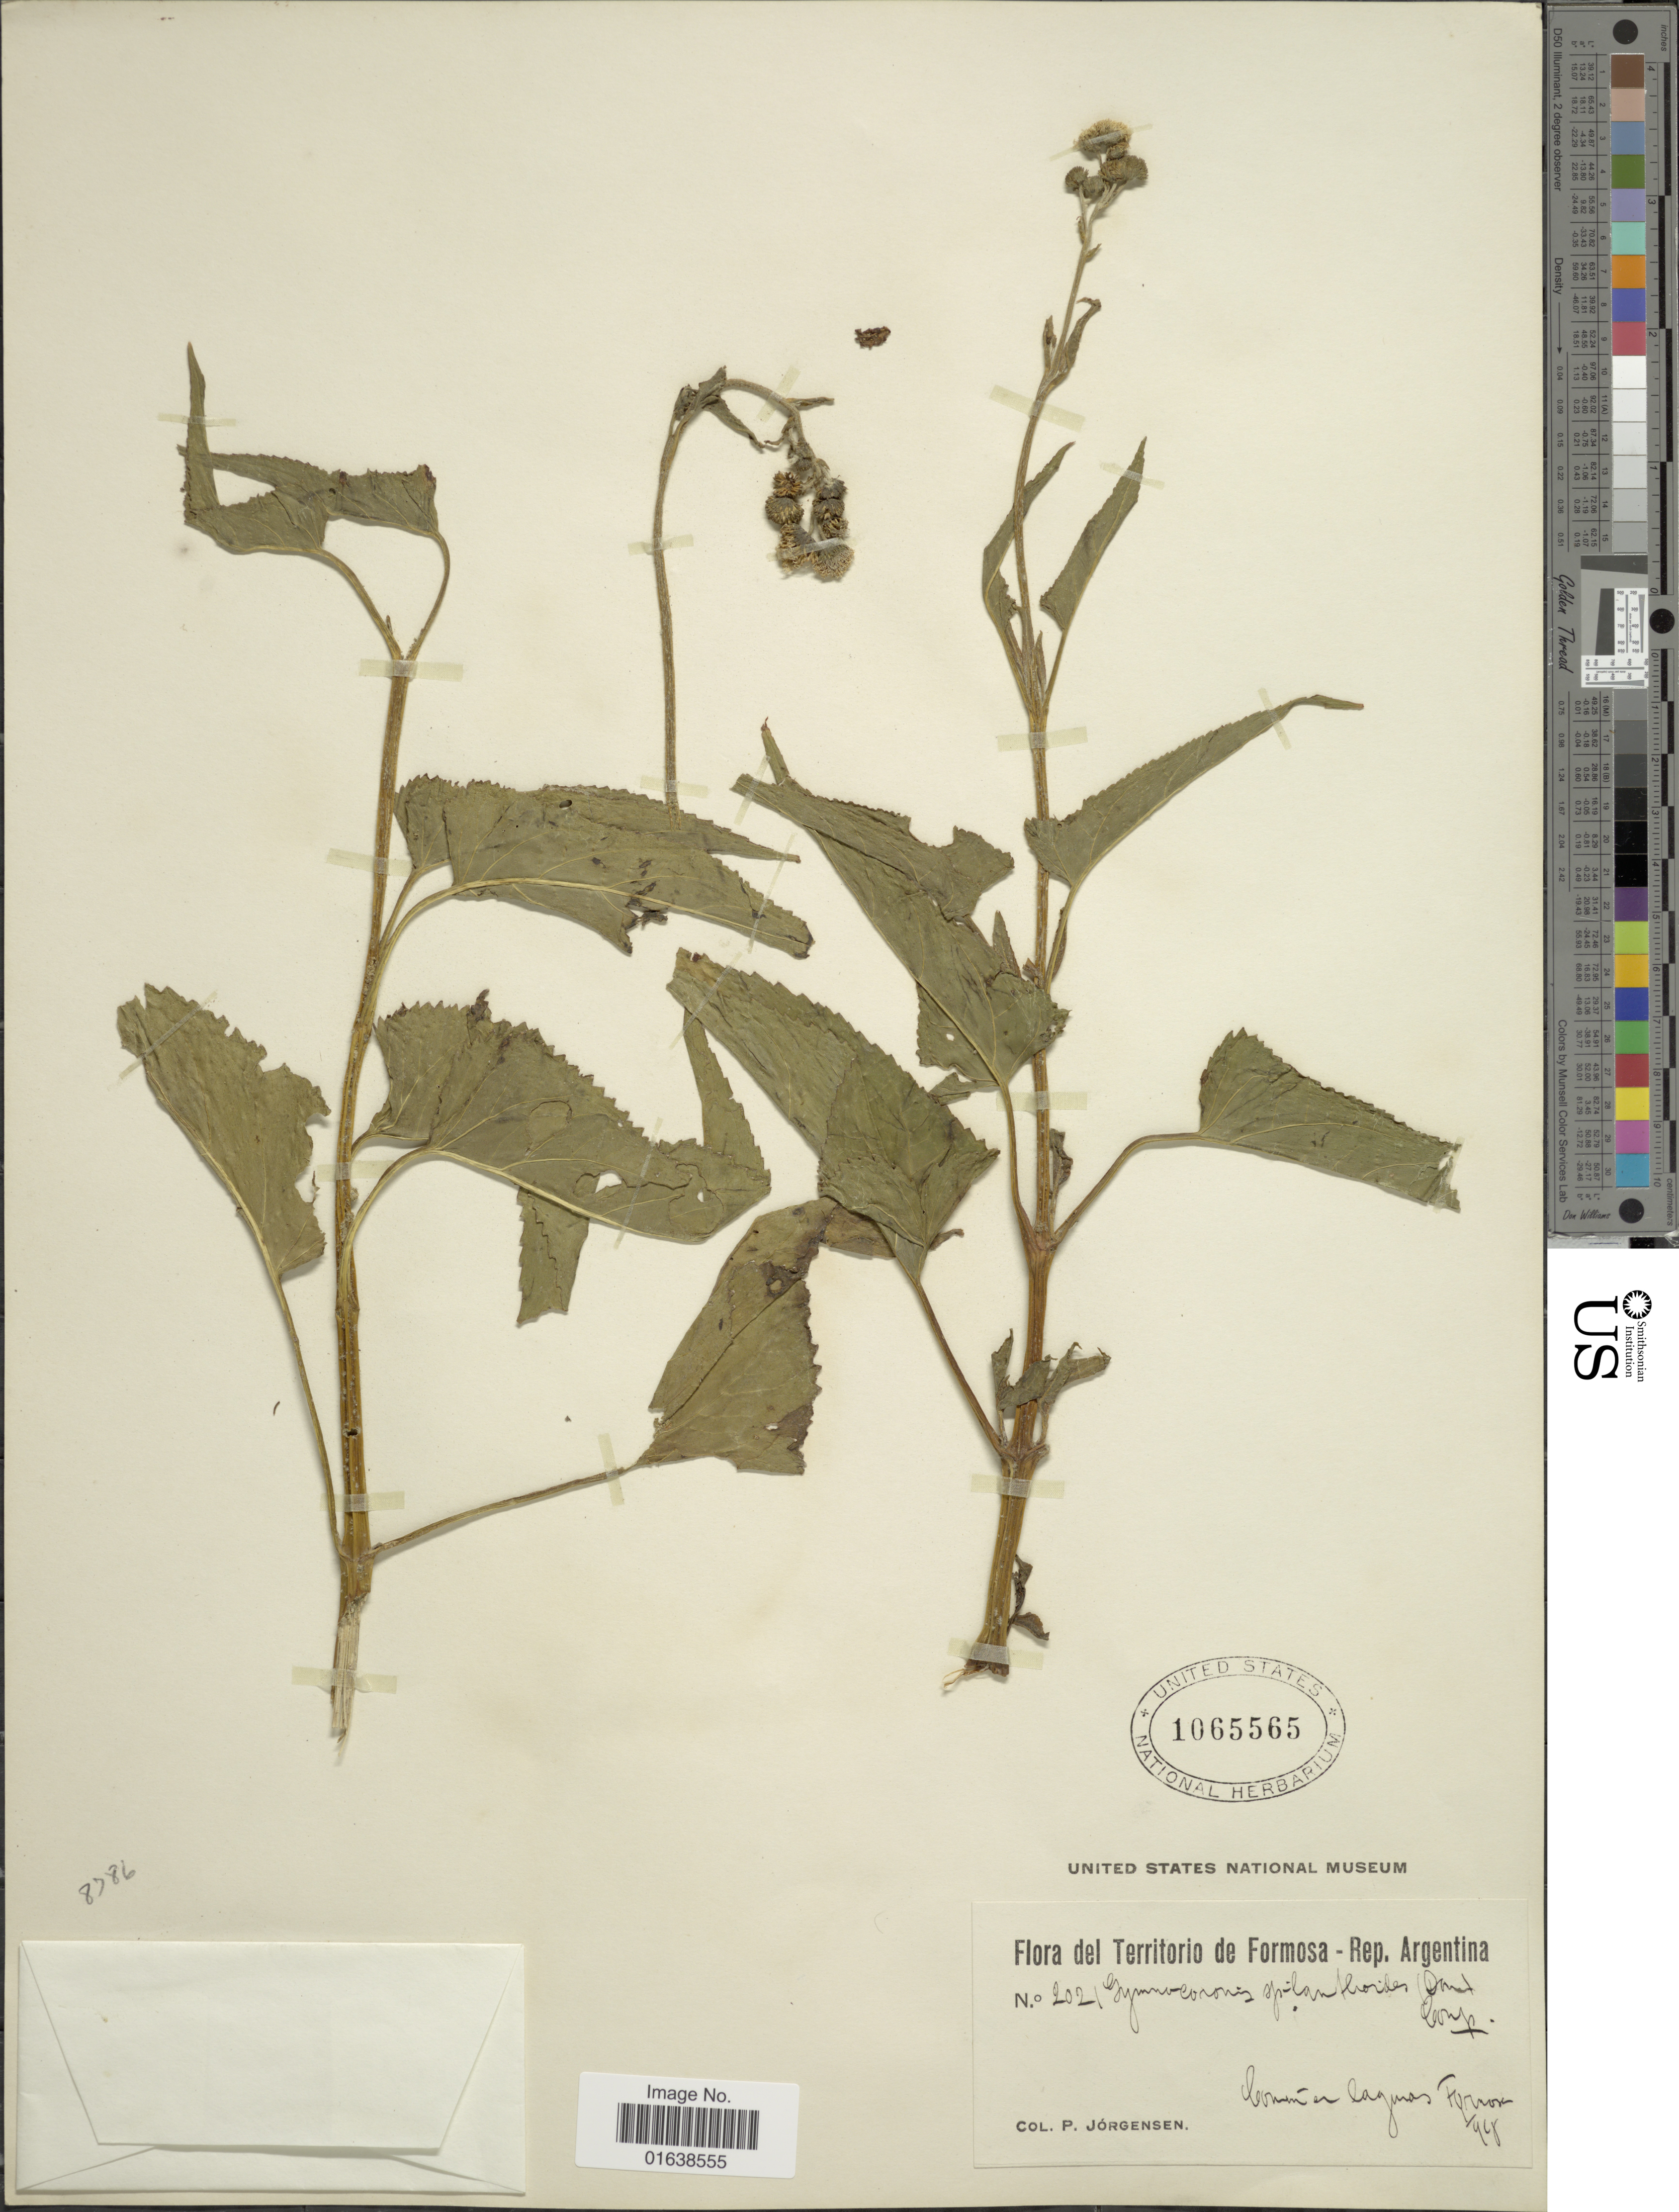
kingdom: Plantae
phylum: Tracheophyta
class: Magnoliopsida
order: Asterales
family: Asteraceae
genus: Gymnocoronis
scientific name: Gymnocoronis spilanthoides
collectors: P. Jörgensen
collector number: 2021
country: Argentina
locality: Bonnen en lagunas Formosa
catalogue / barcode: US 1065565